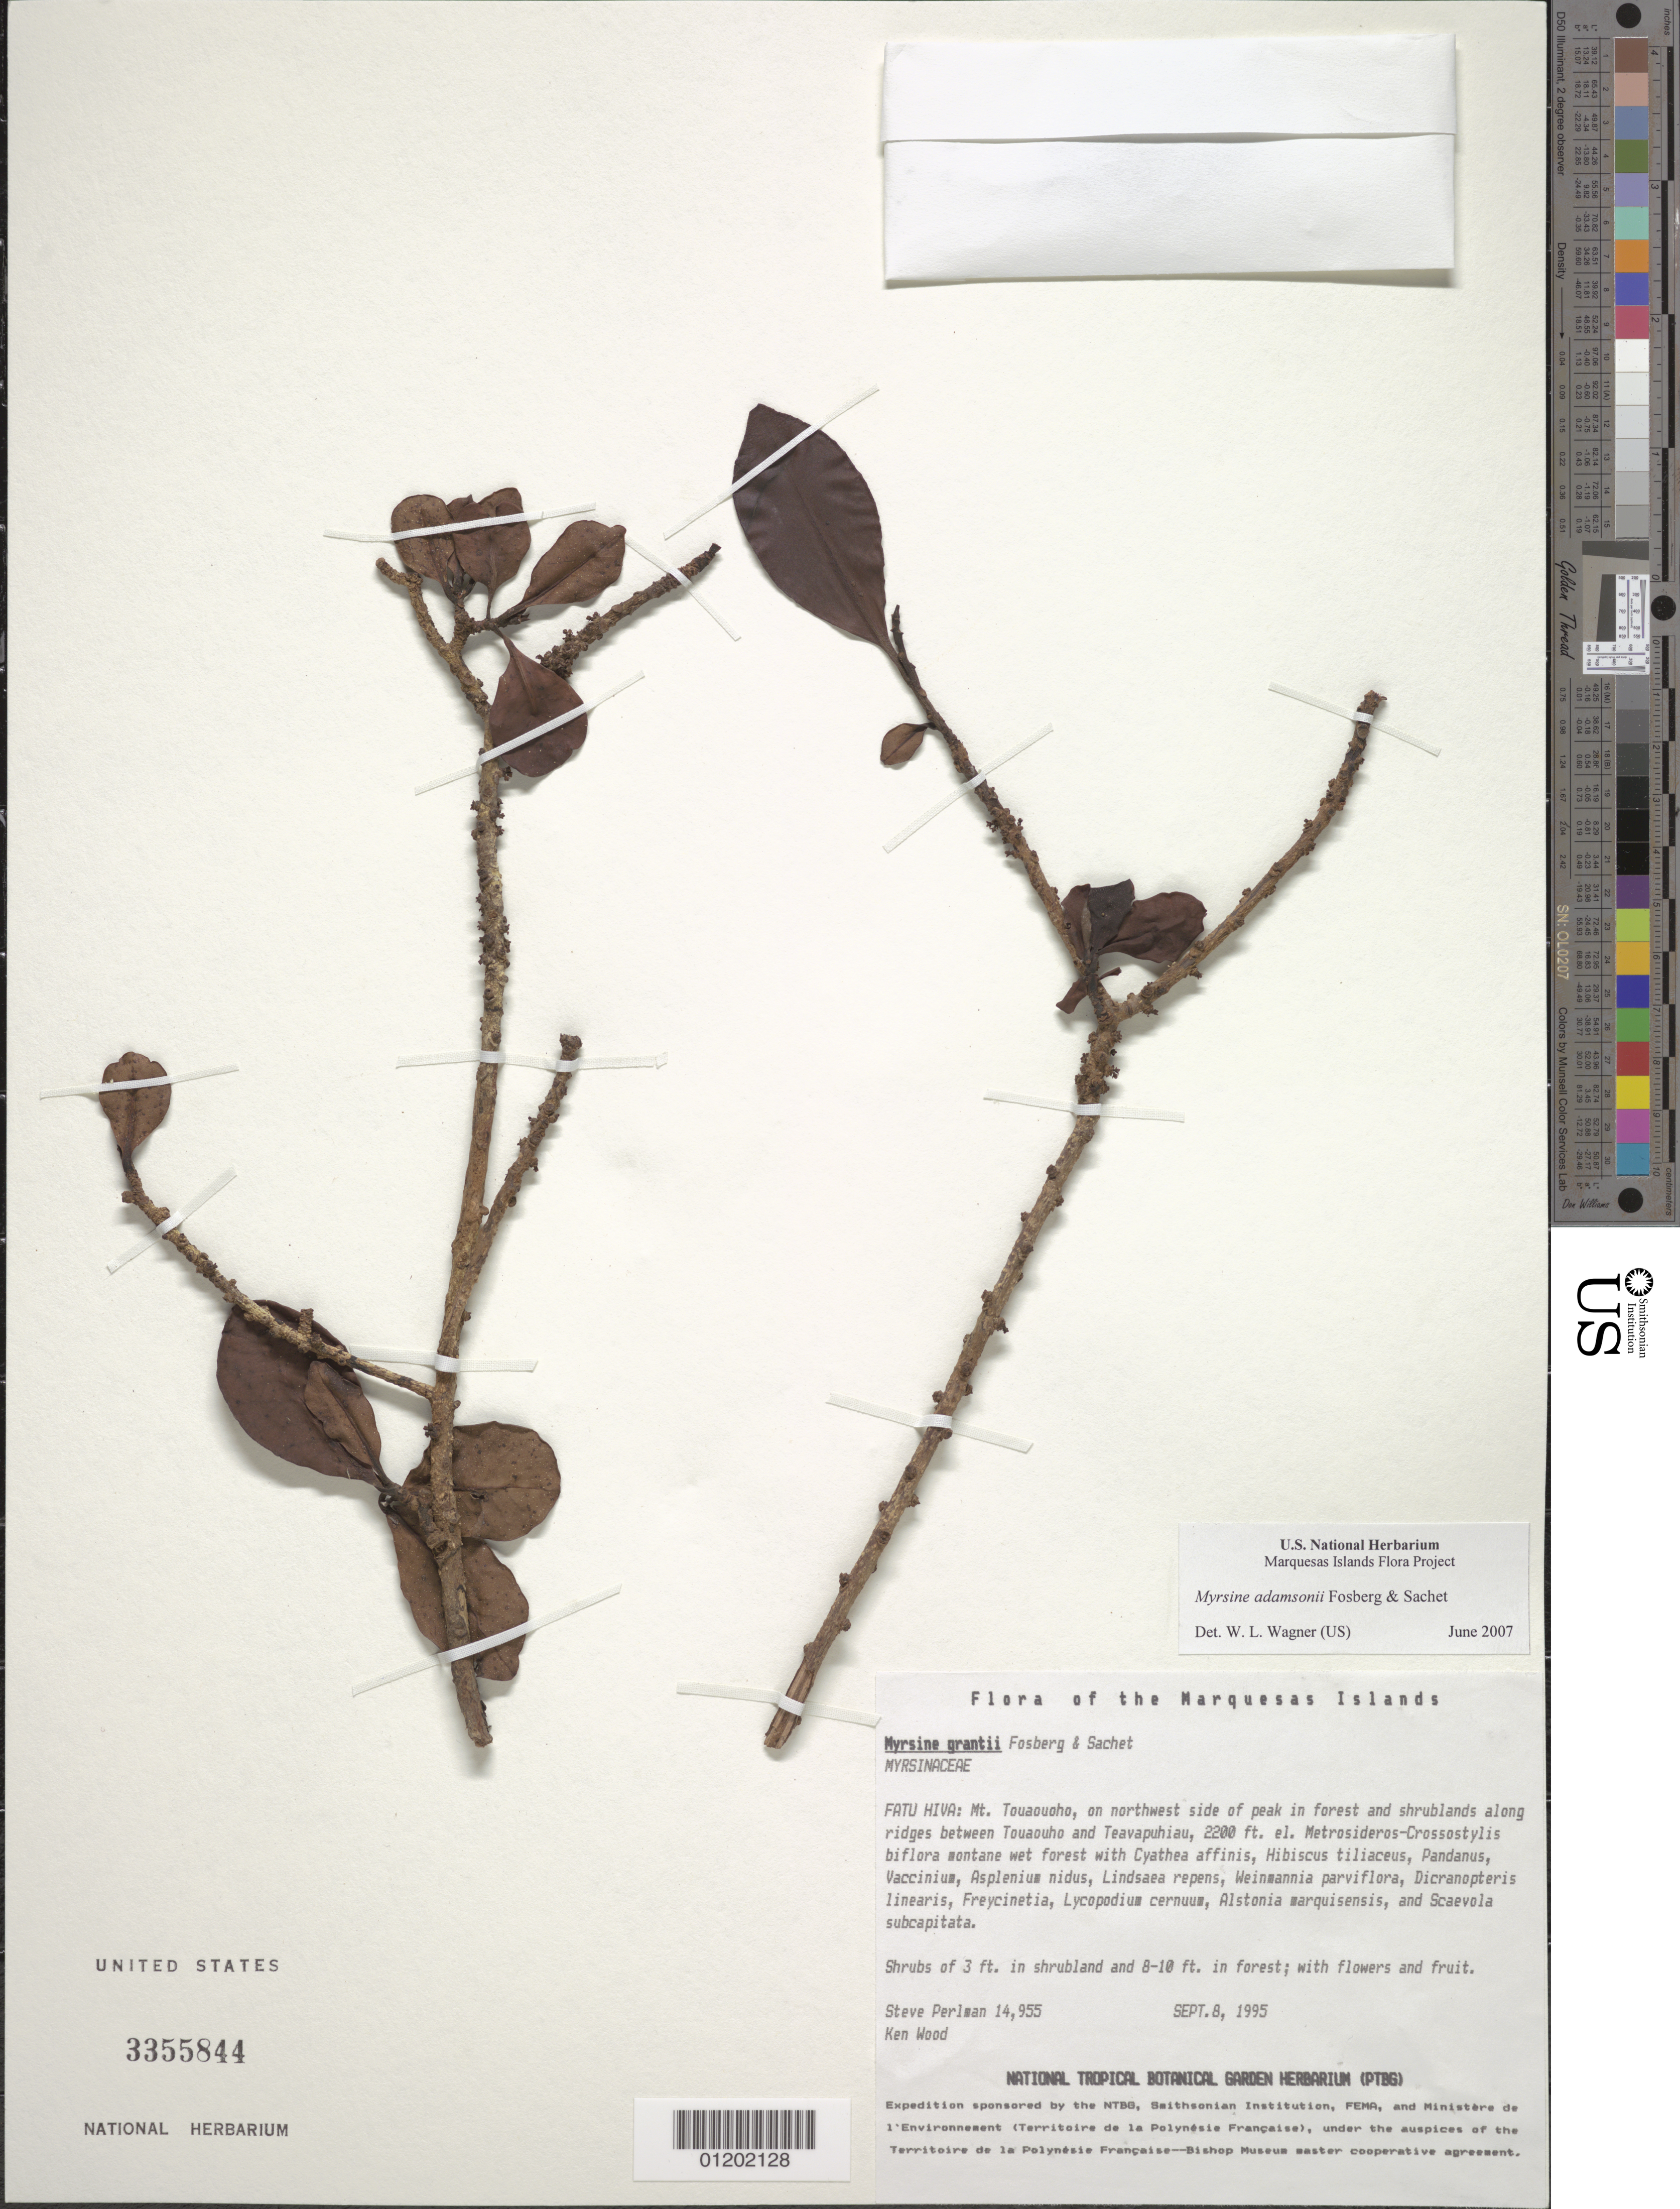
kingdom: Plantae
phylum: Tracheophyta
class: Magnoliopsida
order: Ericales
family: Primulaceae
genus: Myrsine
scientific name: Myrsine adamsonii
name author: Fosberg & Sachet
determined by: Wagner, W. L., (BOT), Smithsonian Institution - National Museum of Natural History (UNITED STATES)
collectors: S. P. Perlman & K. R. Wood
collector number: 14955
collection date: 1995-09-08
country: French Polynesia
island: Fatu Hiva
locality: Mt. Touaouoho, on NW side of peak, along ridges between Touaouho and Teavapuhiau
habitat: In forest and shrublands with Metrosideros - Crossostylis biflora montane wet forest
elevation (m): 671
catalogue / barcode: US 3355844